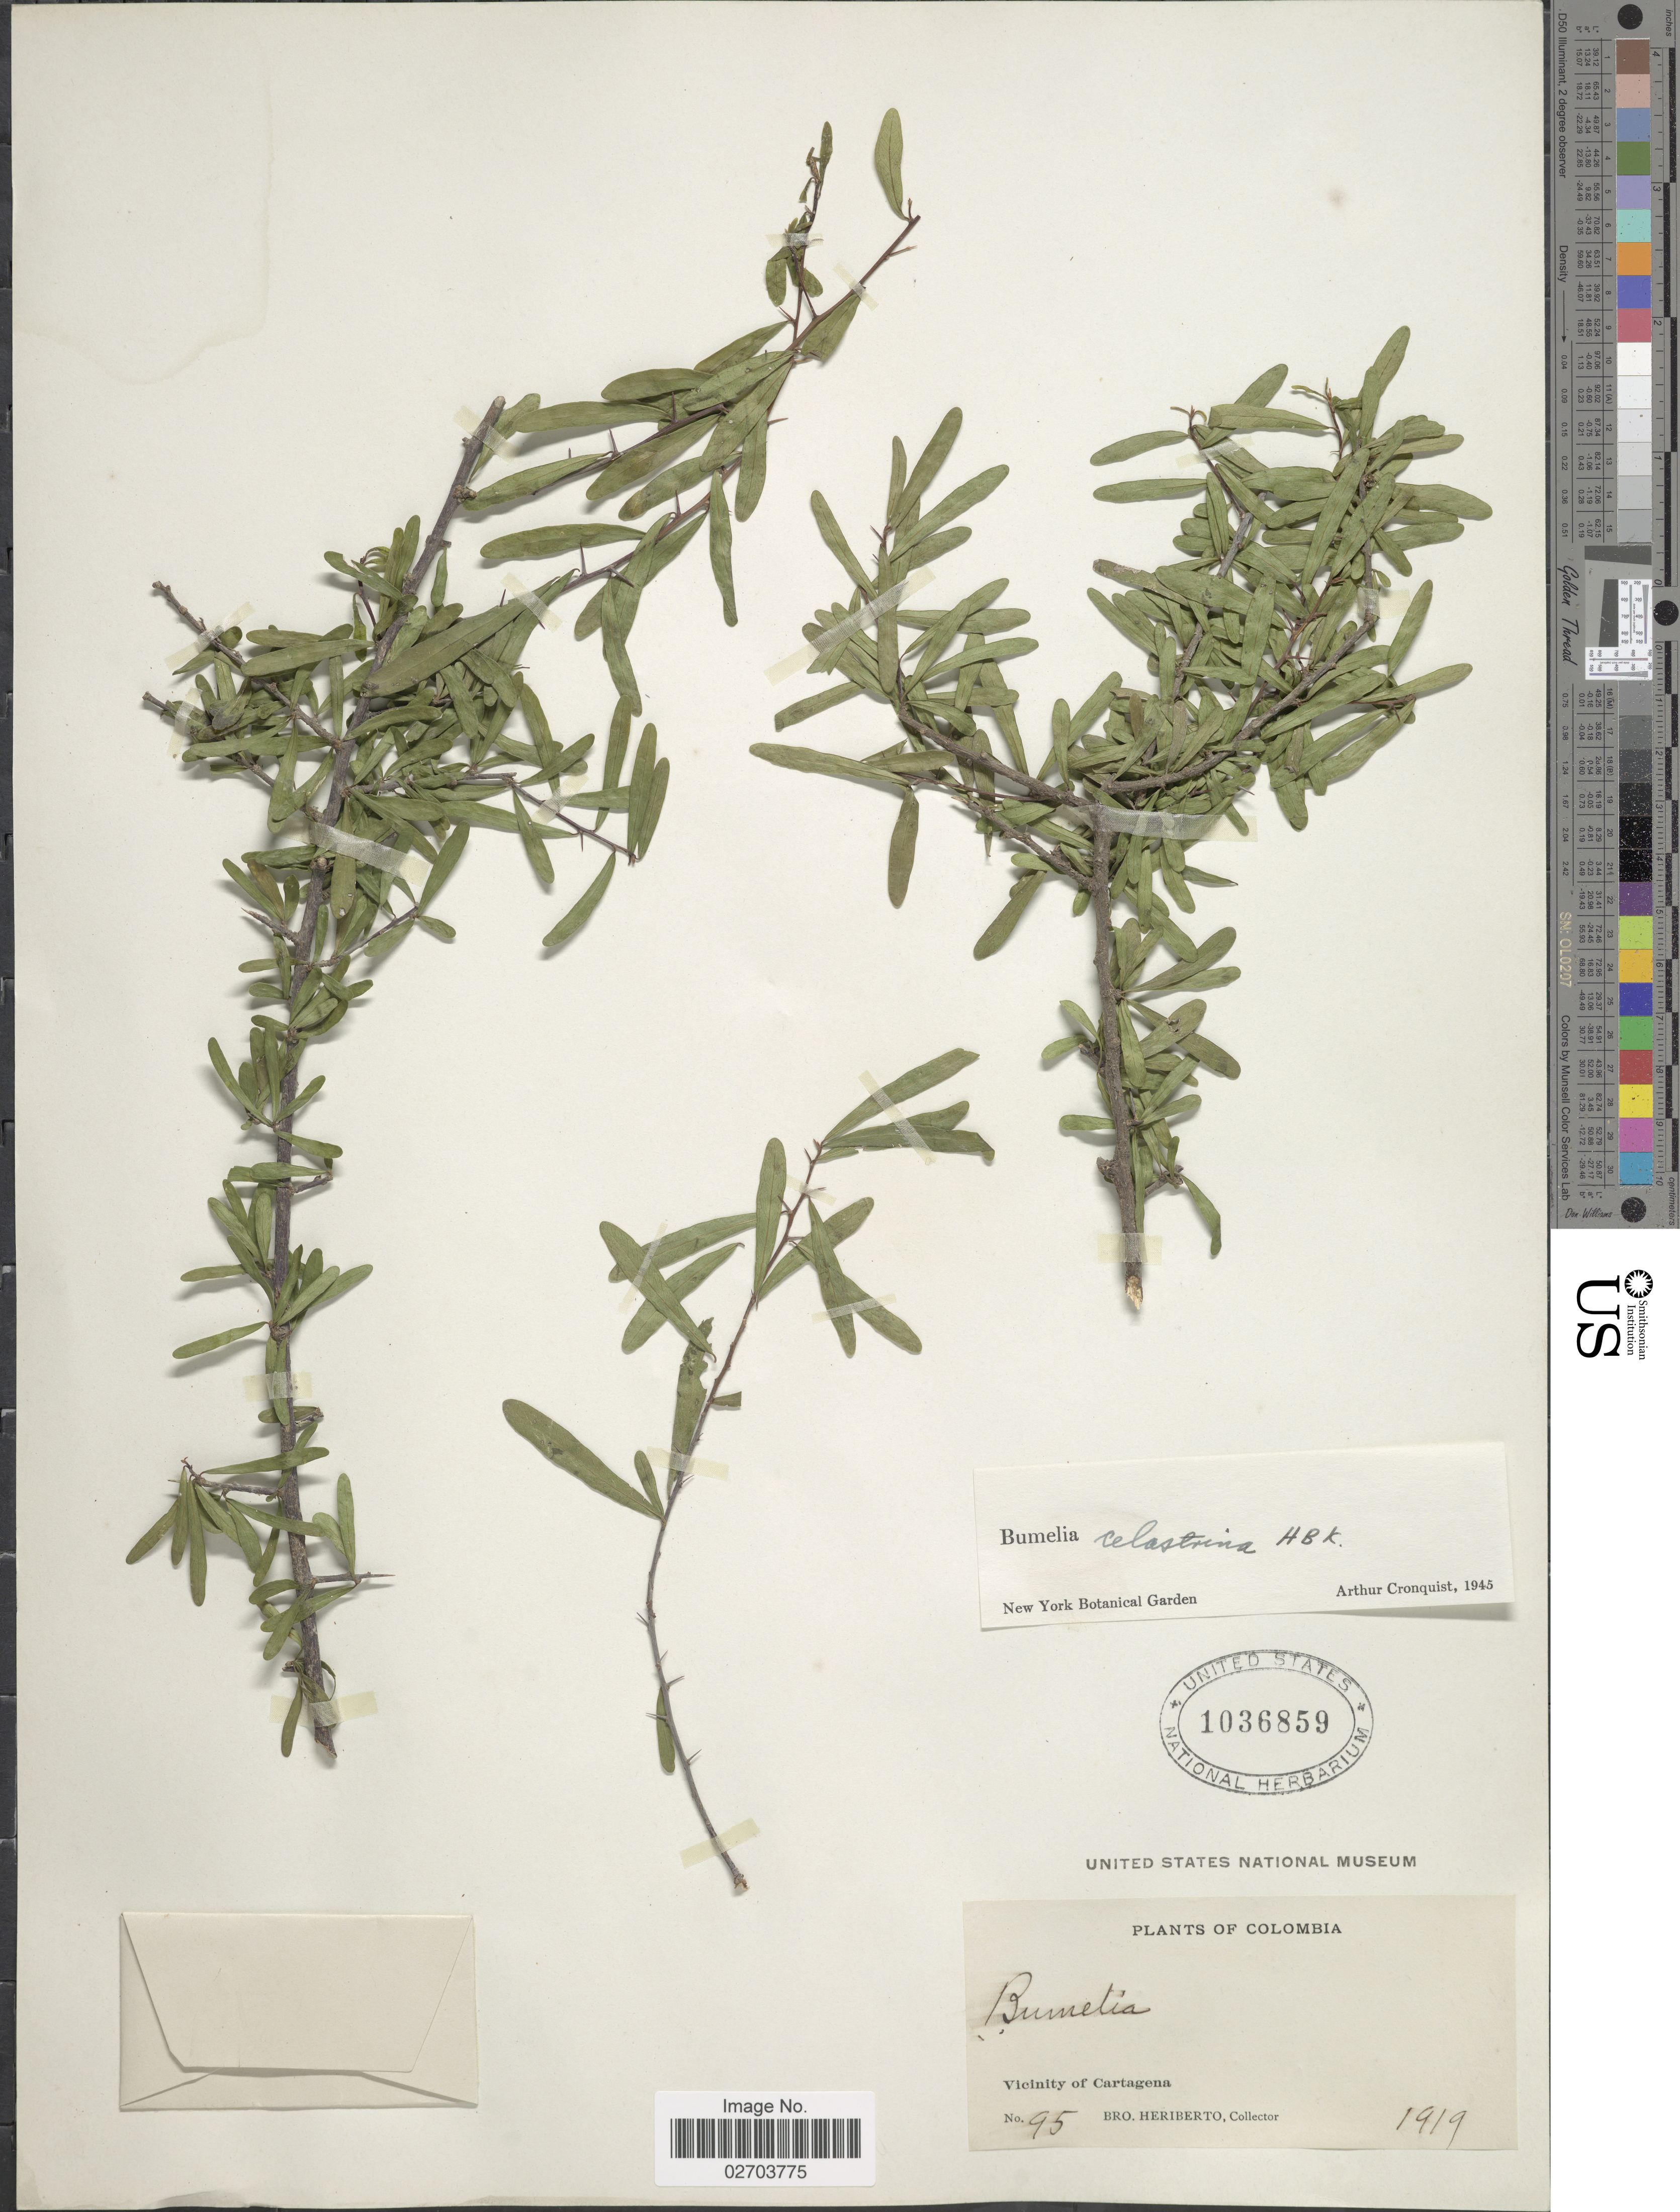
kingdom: Plantae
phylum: Tracheophyta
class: Magnoliopsida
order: Ericales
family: Sapotaceae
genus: Sideroxylon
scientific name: Sideroxylon celastrinum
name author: (Kunth) T.D. Penn.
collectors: B. Heriberto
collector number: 95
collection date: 1919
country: Colombia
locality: Vicinity of Cartagena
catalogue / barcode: US 1036859